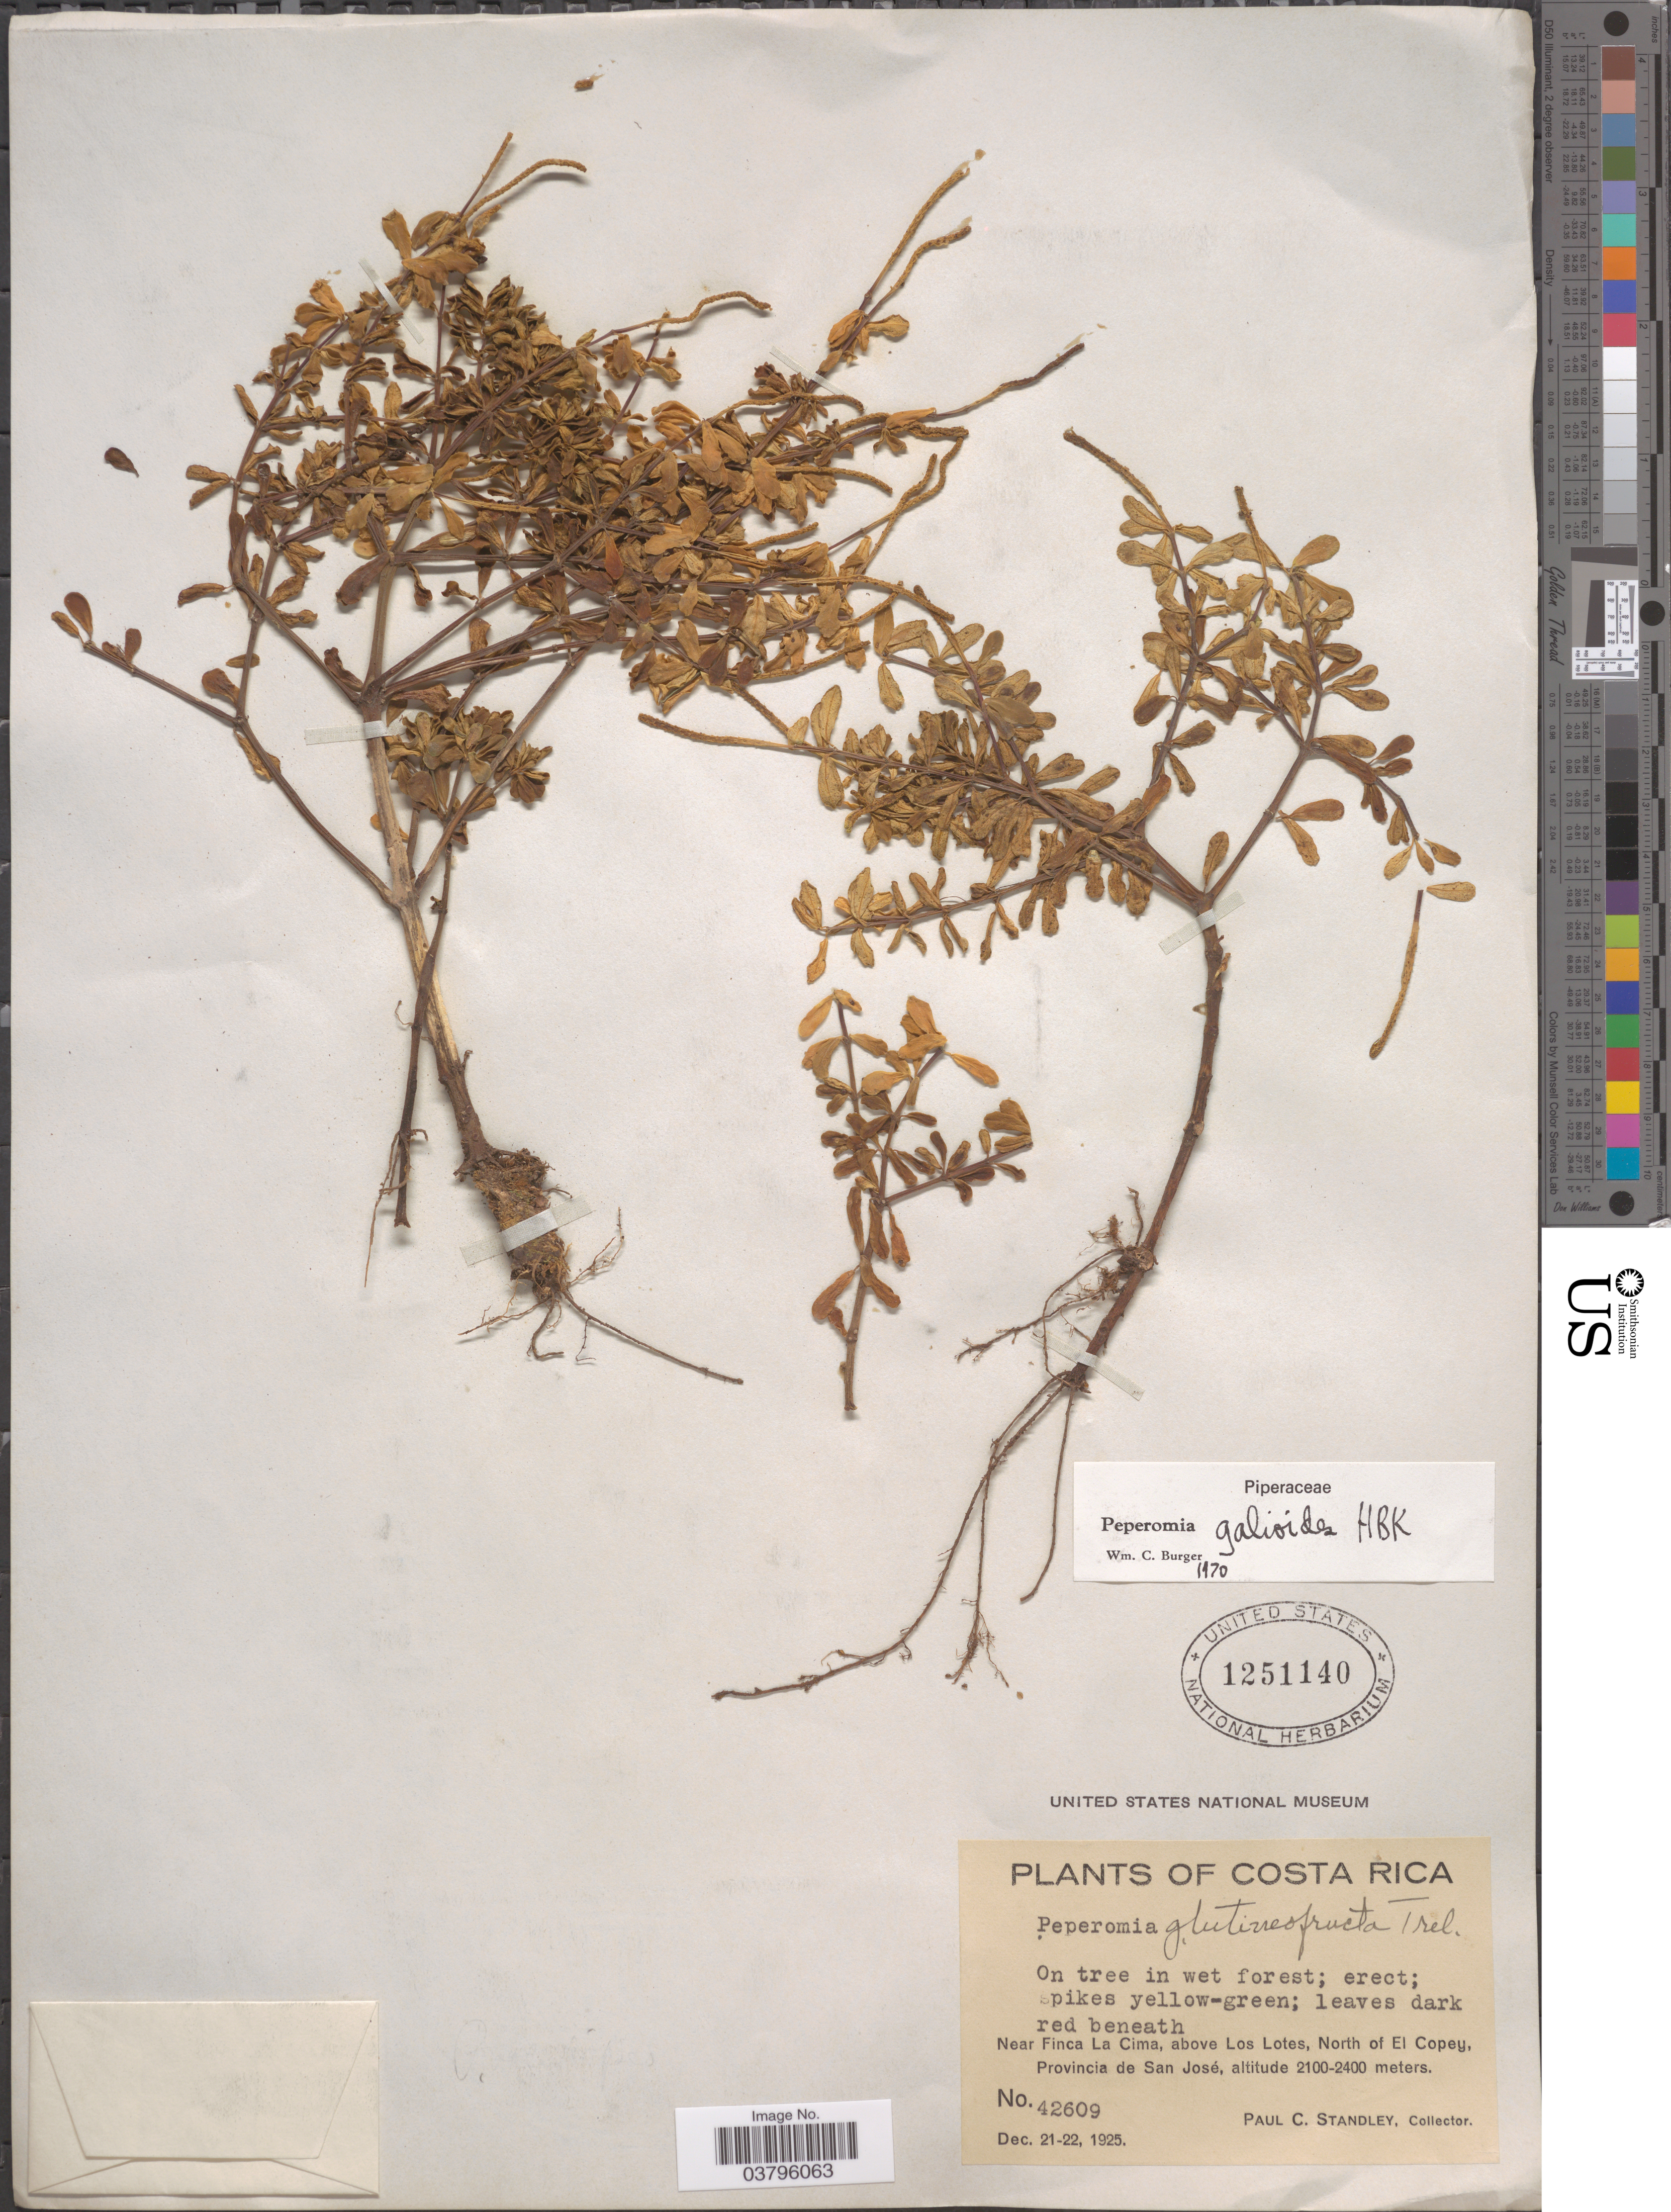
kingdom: Plantae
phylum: Tracheophyta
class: Magnoliopsida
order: Piperales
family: Piperaceae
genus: Peperomia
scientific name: Peperomia leptophylla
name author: Miq.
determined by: Jiménez, José Estaban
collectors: P. C. Standley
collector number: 42609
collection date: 1925-12-21/1925-12-22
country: Costa Rica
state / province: San José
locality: Near Finca La Cima, above Los Lotes, North of El Copey.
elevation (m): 2100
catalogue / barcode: US 1251140